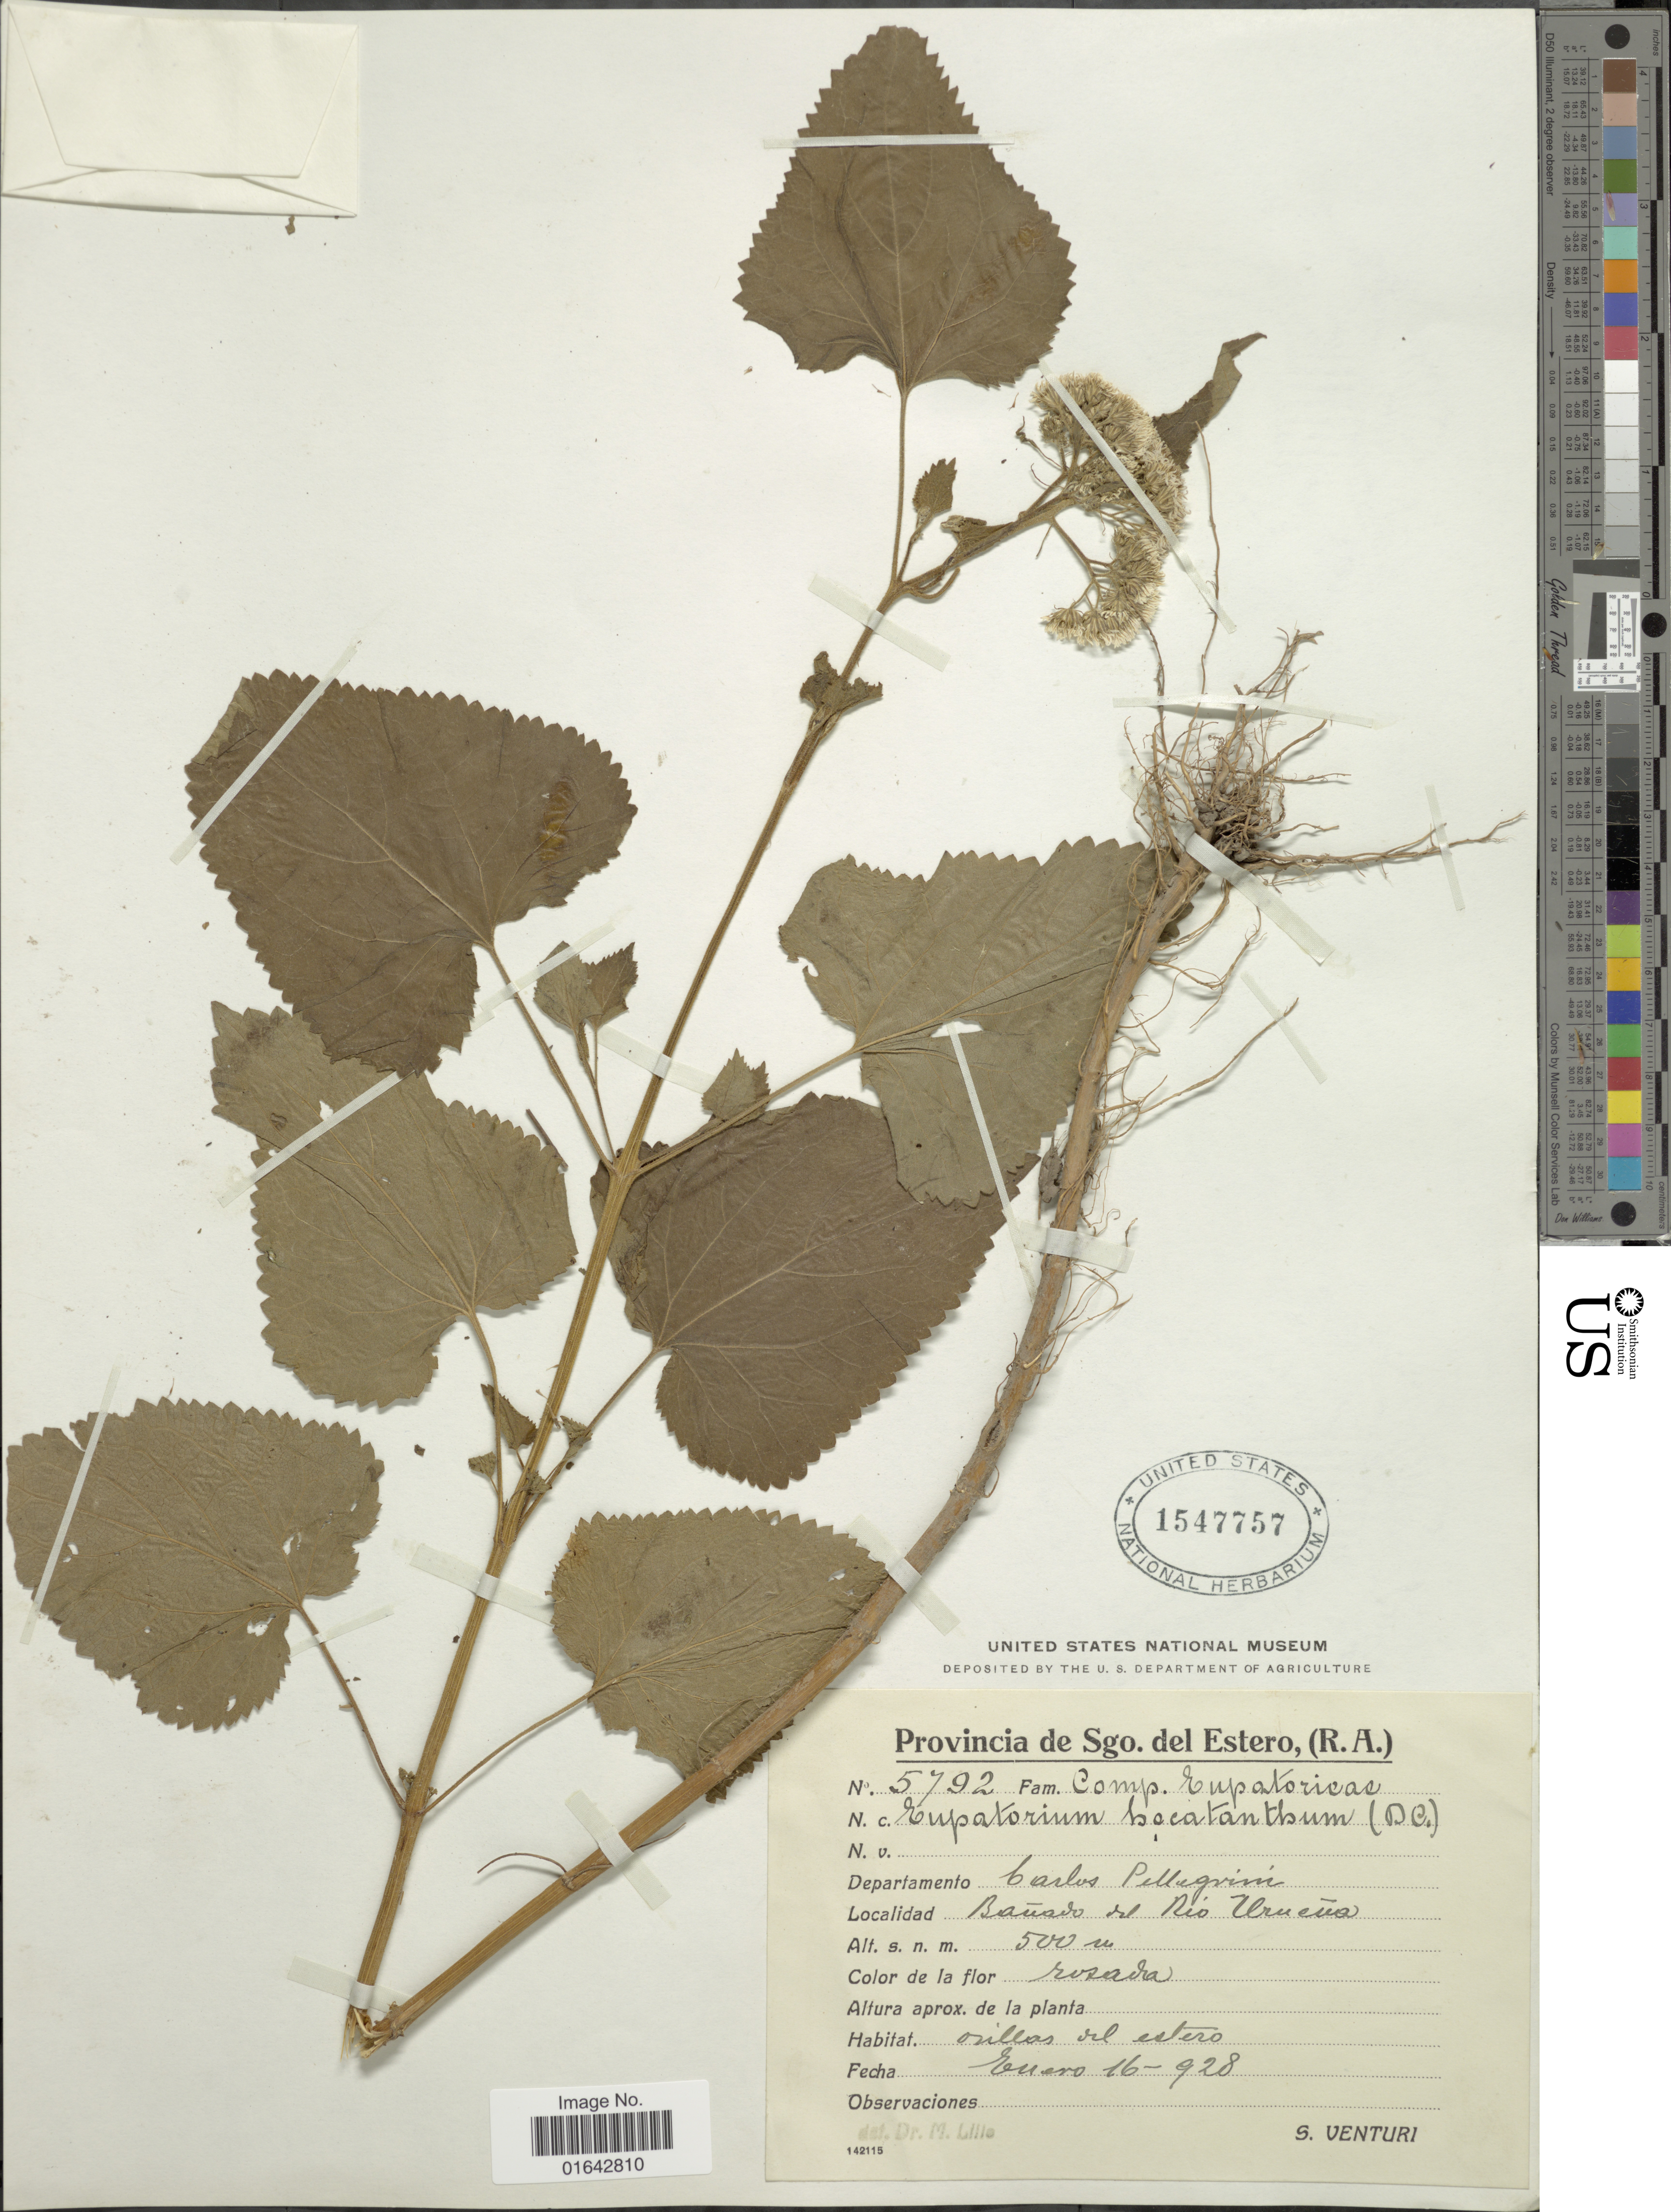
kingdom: Plantae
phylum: Tracheophyta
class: Magnoliopsida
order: Asterales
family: Asteraceae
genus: Urolepis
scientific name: Urolepis hecatantha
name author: (DC.) R.M. King & H. Rob.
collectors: S. Venturi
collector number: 5792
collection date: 1928-01-16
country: Argentina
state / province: Santiago del Estero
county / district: Pellegrini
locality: Bañado del Río Urueña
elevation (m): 500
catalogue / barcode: US 1547757